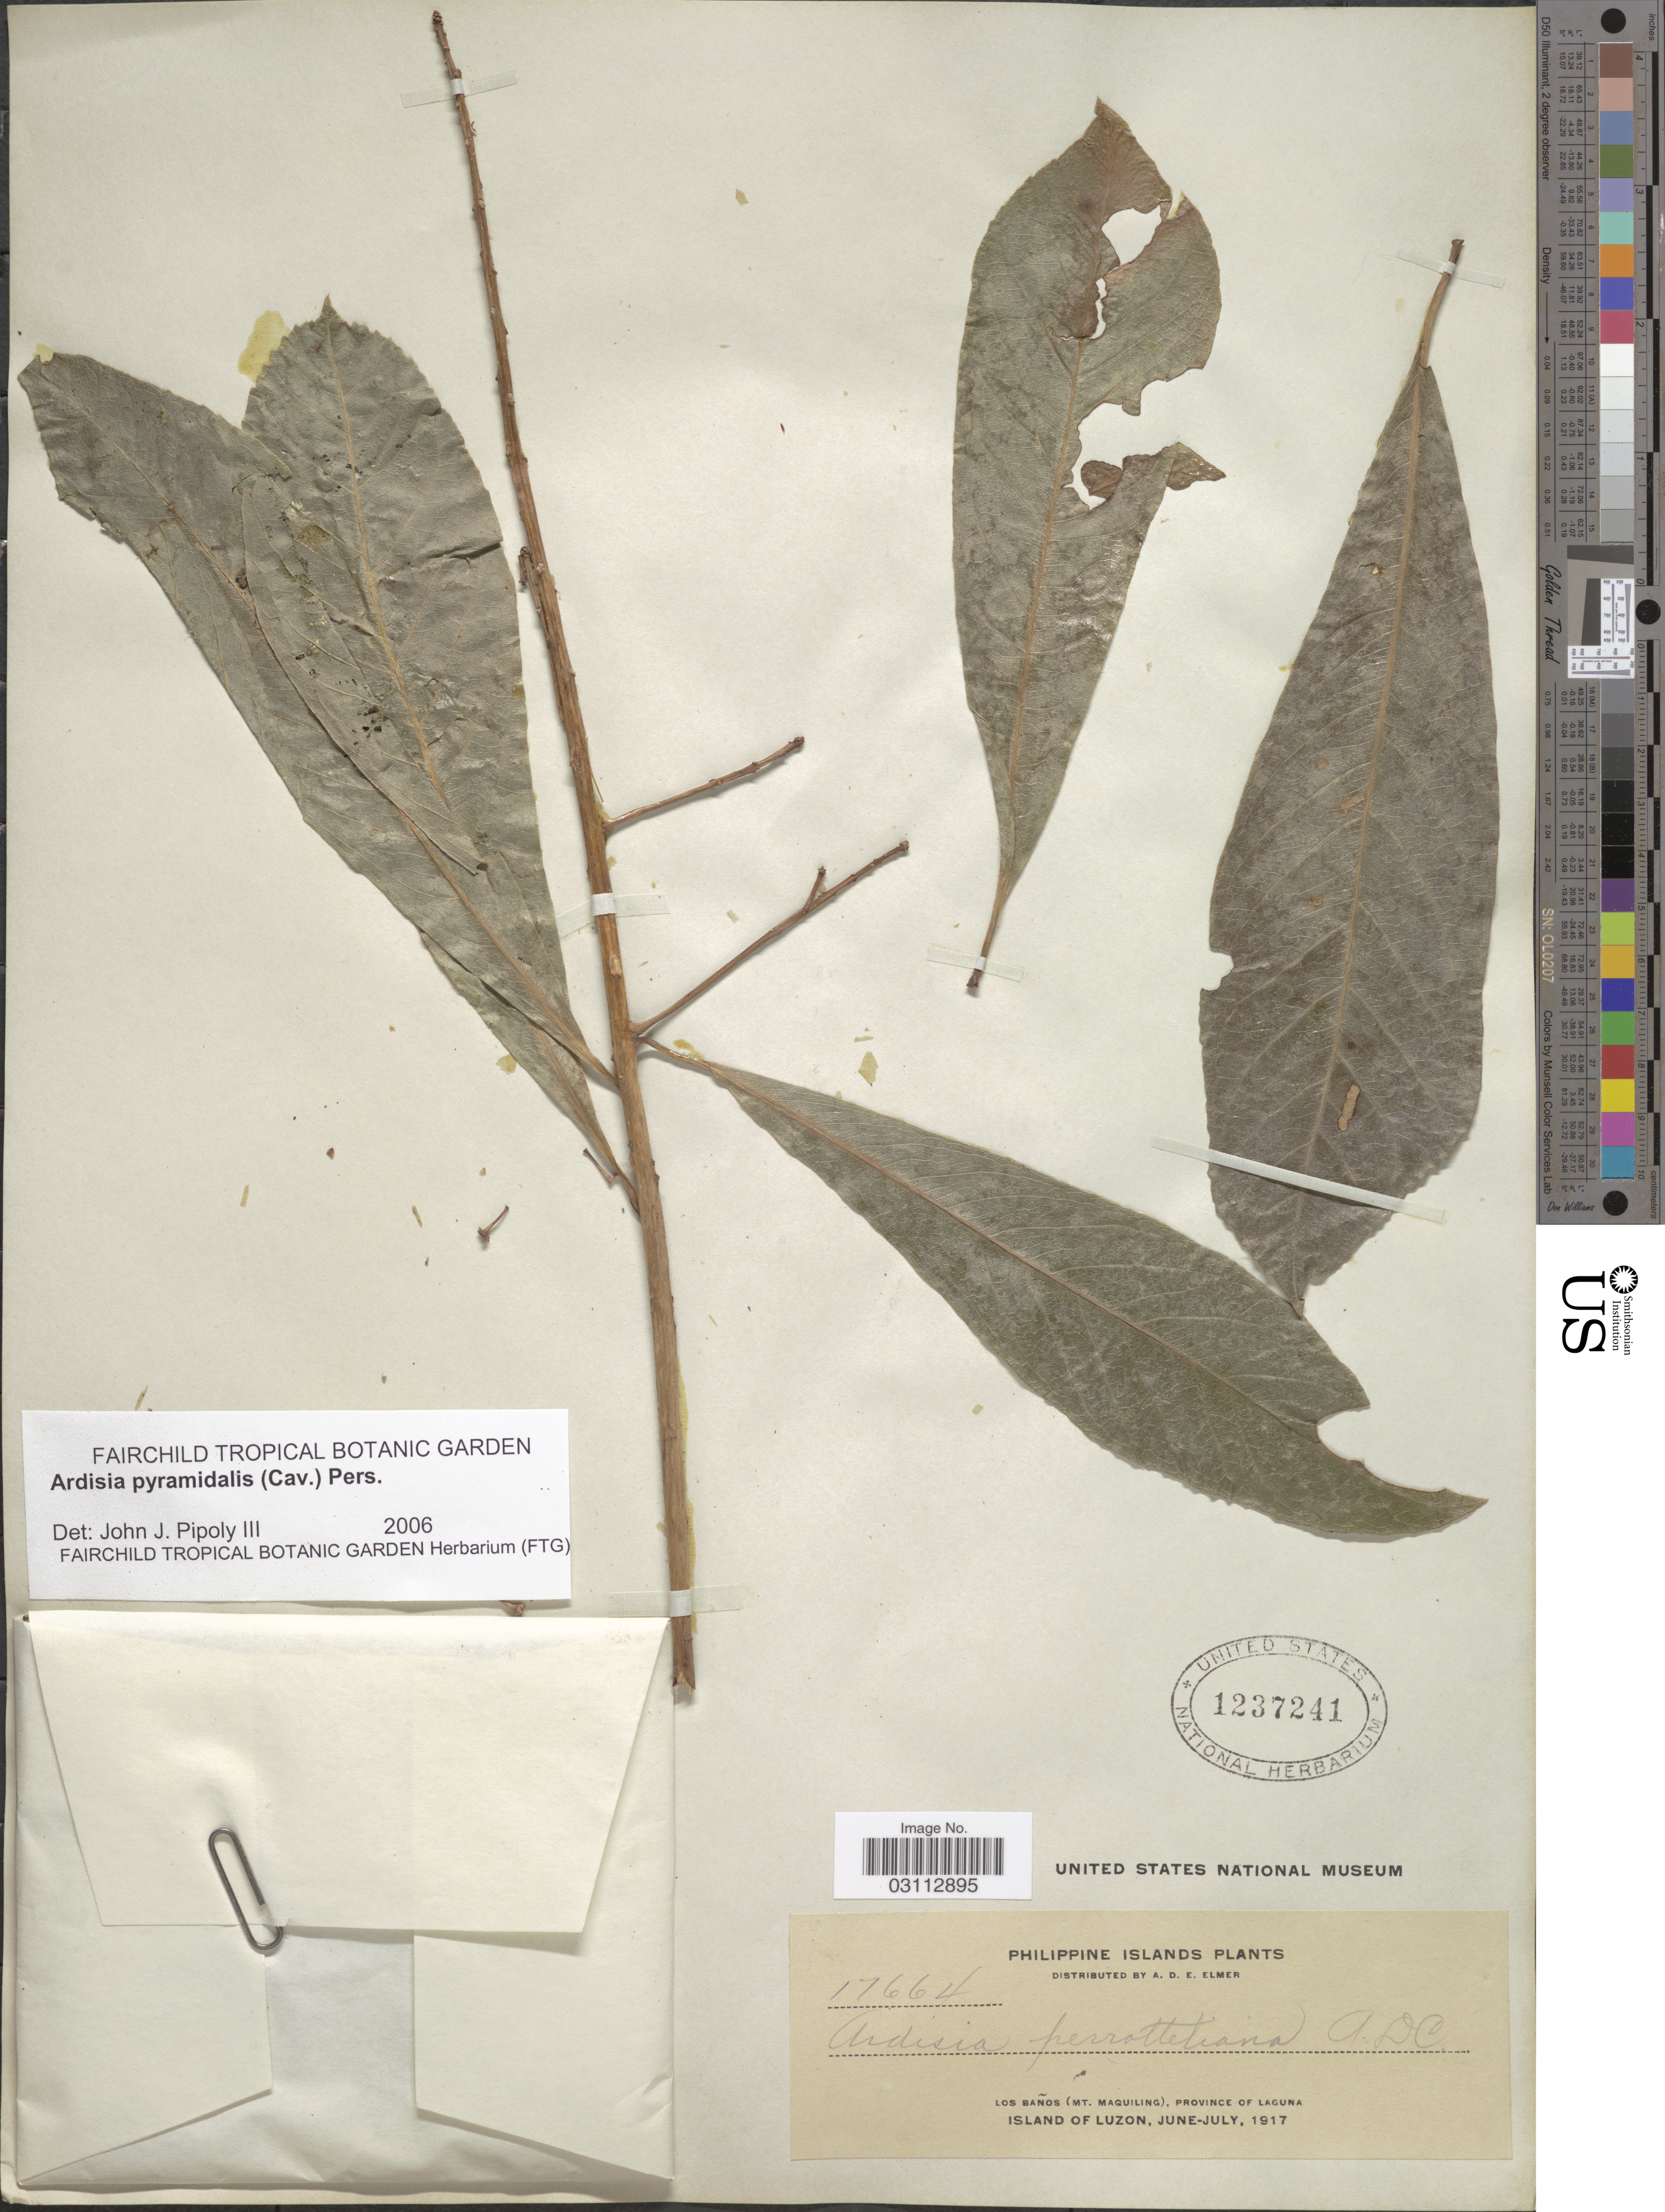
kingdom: Plantae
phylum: Tracheophyta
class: Magnoliopsida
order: Ericales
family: Primulaceae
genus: Ardisia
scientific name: Ardisia pyramidalis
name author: (Cav.) Pers.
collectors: A. D. E. Elmer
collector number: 17664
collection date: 1917-06/1917-07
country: Philippines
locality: Los Baños (Mt. Maquiling), Province of Laguna. Island of Luzon.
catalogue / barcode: US 1237241